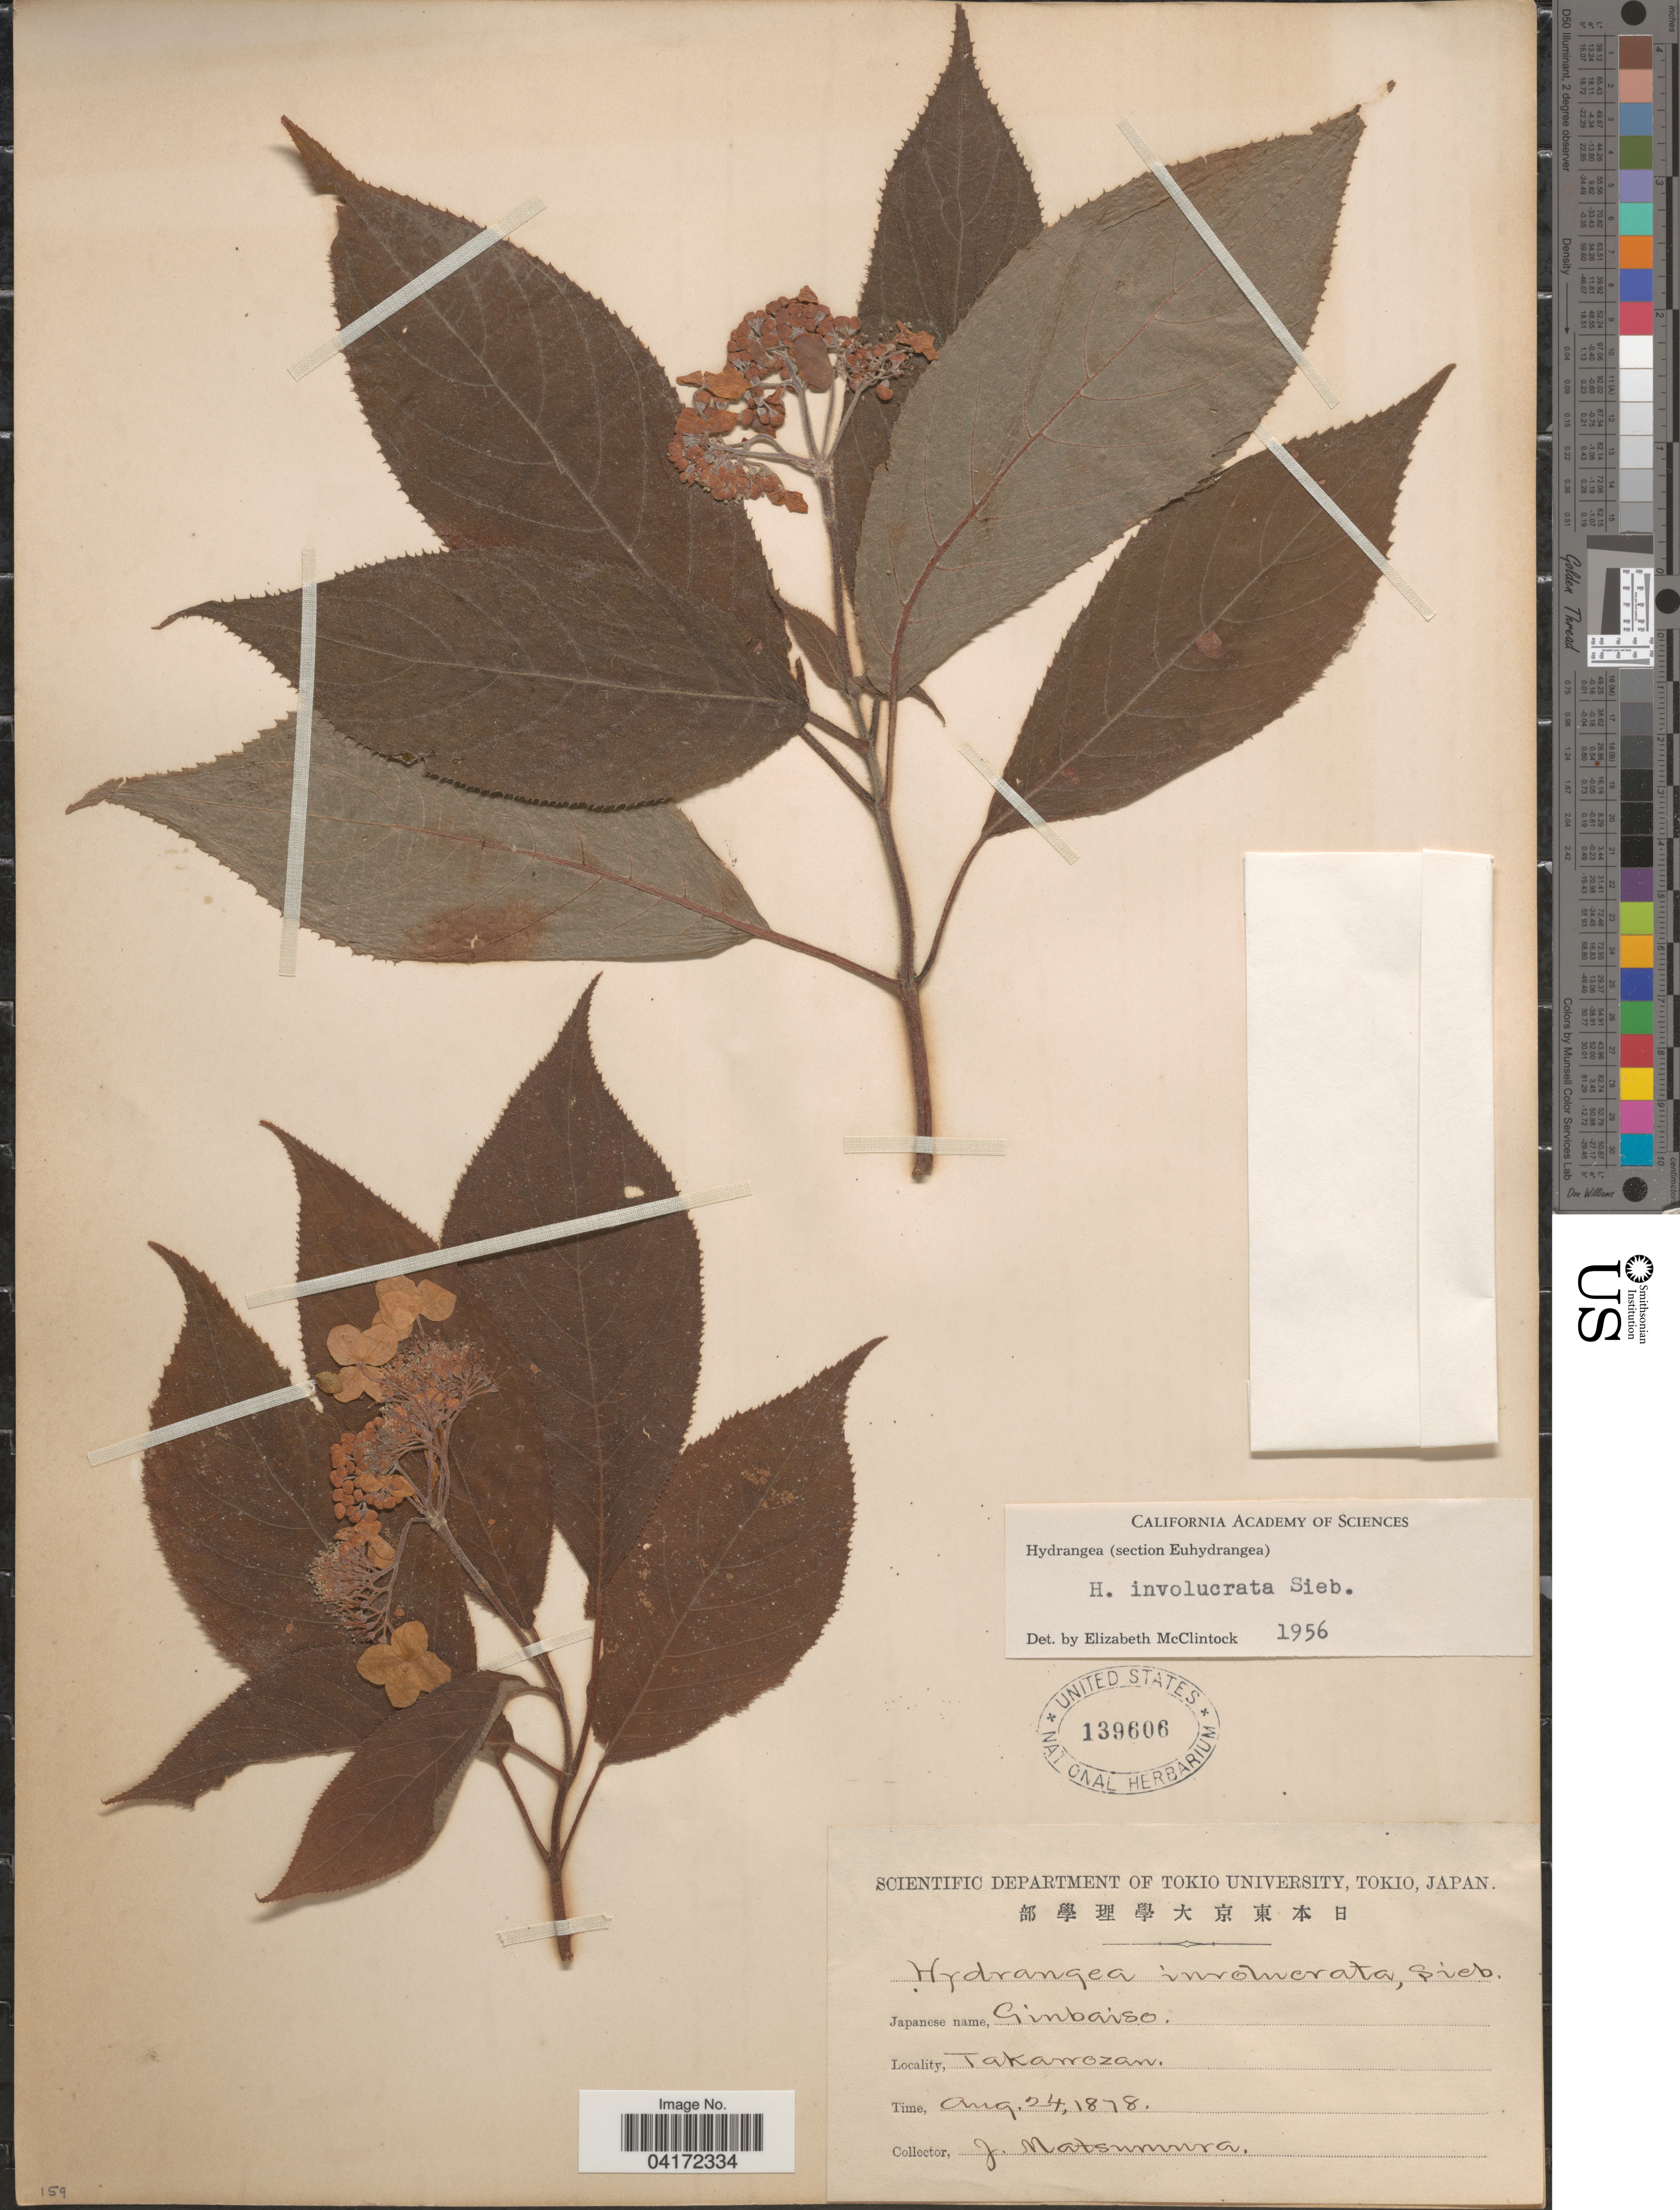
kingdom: Plantae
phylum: Tracheophyta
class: Magnoliopsida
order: Cornales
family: Hydrangeaceae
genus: Hydrangea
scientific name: Hydrangea involucrata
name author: Siebold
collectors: J. Matsumura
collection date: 1878-08-24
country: Japan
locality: Takawozan [interpreted].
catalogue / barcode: US 139606